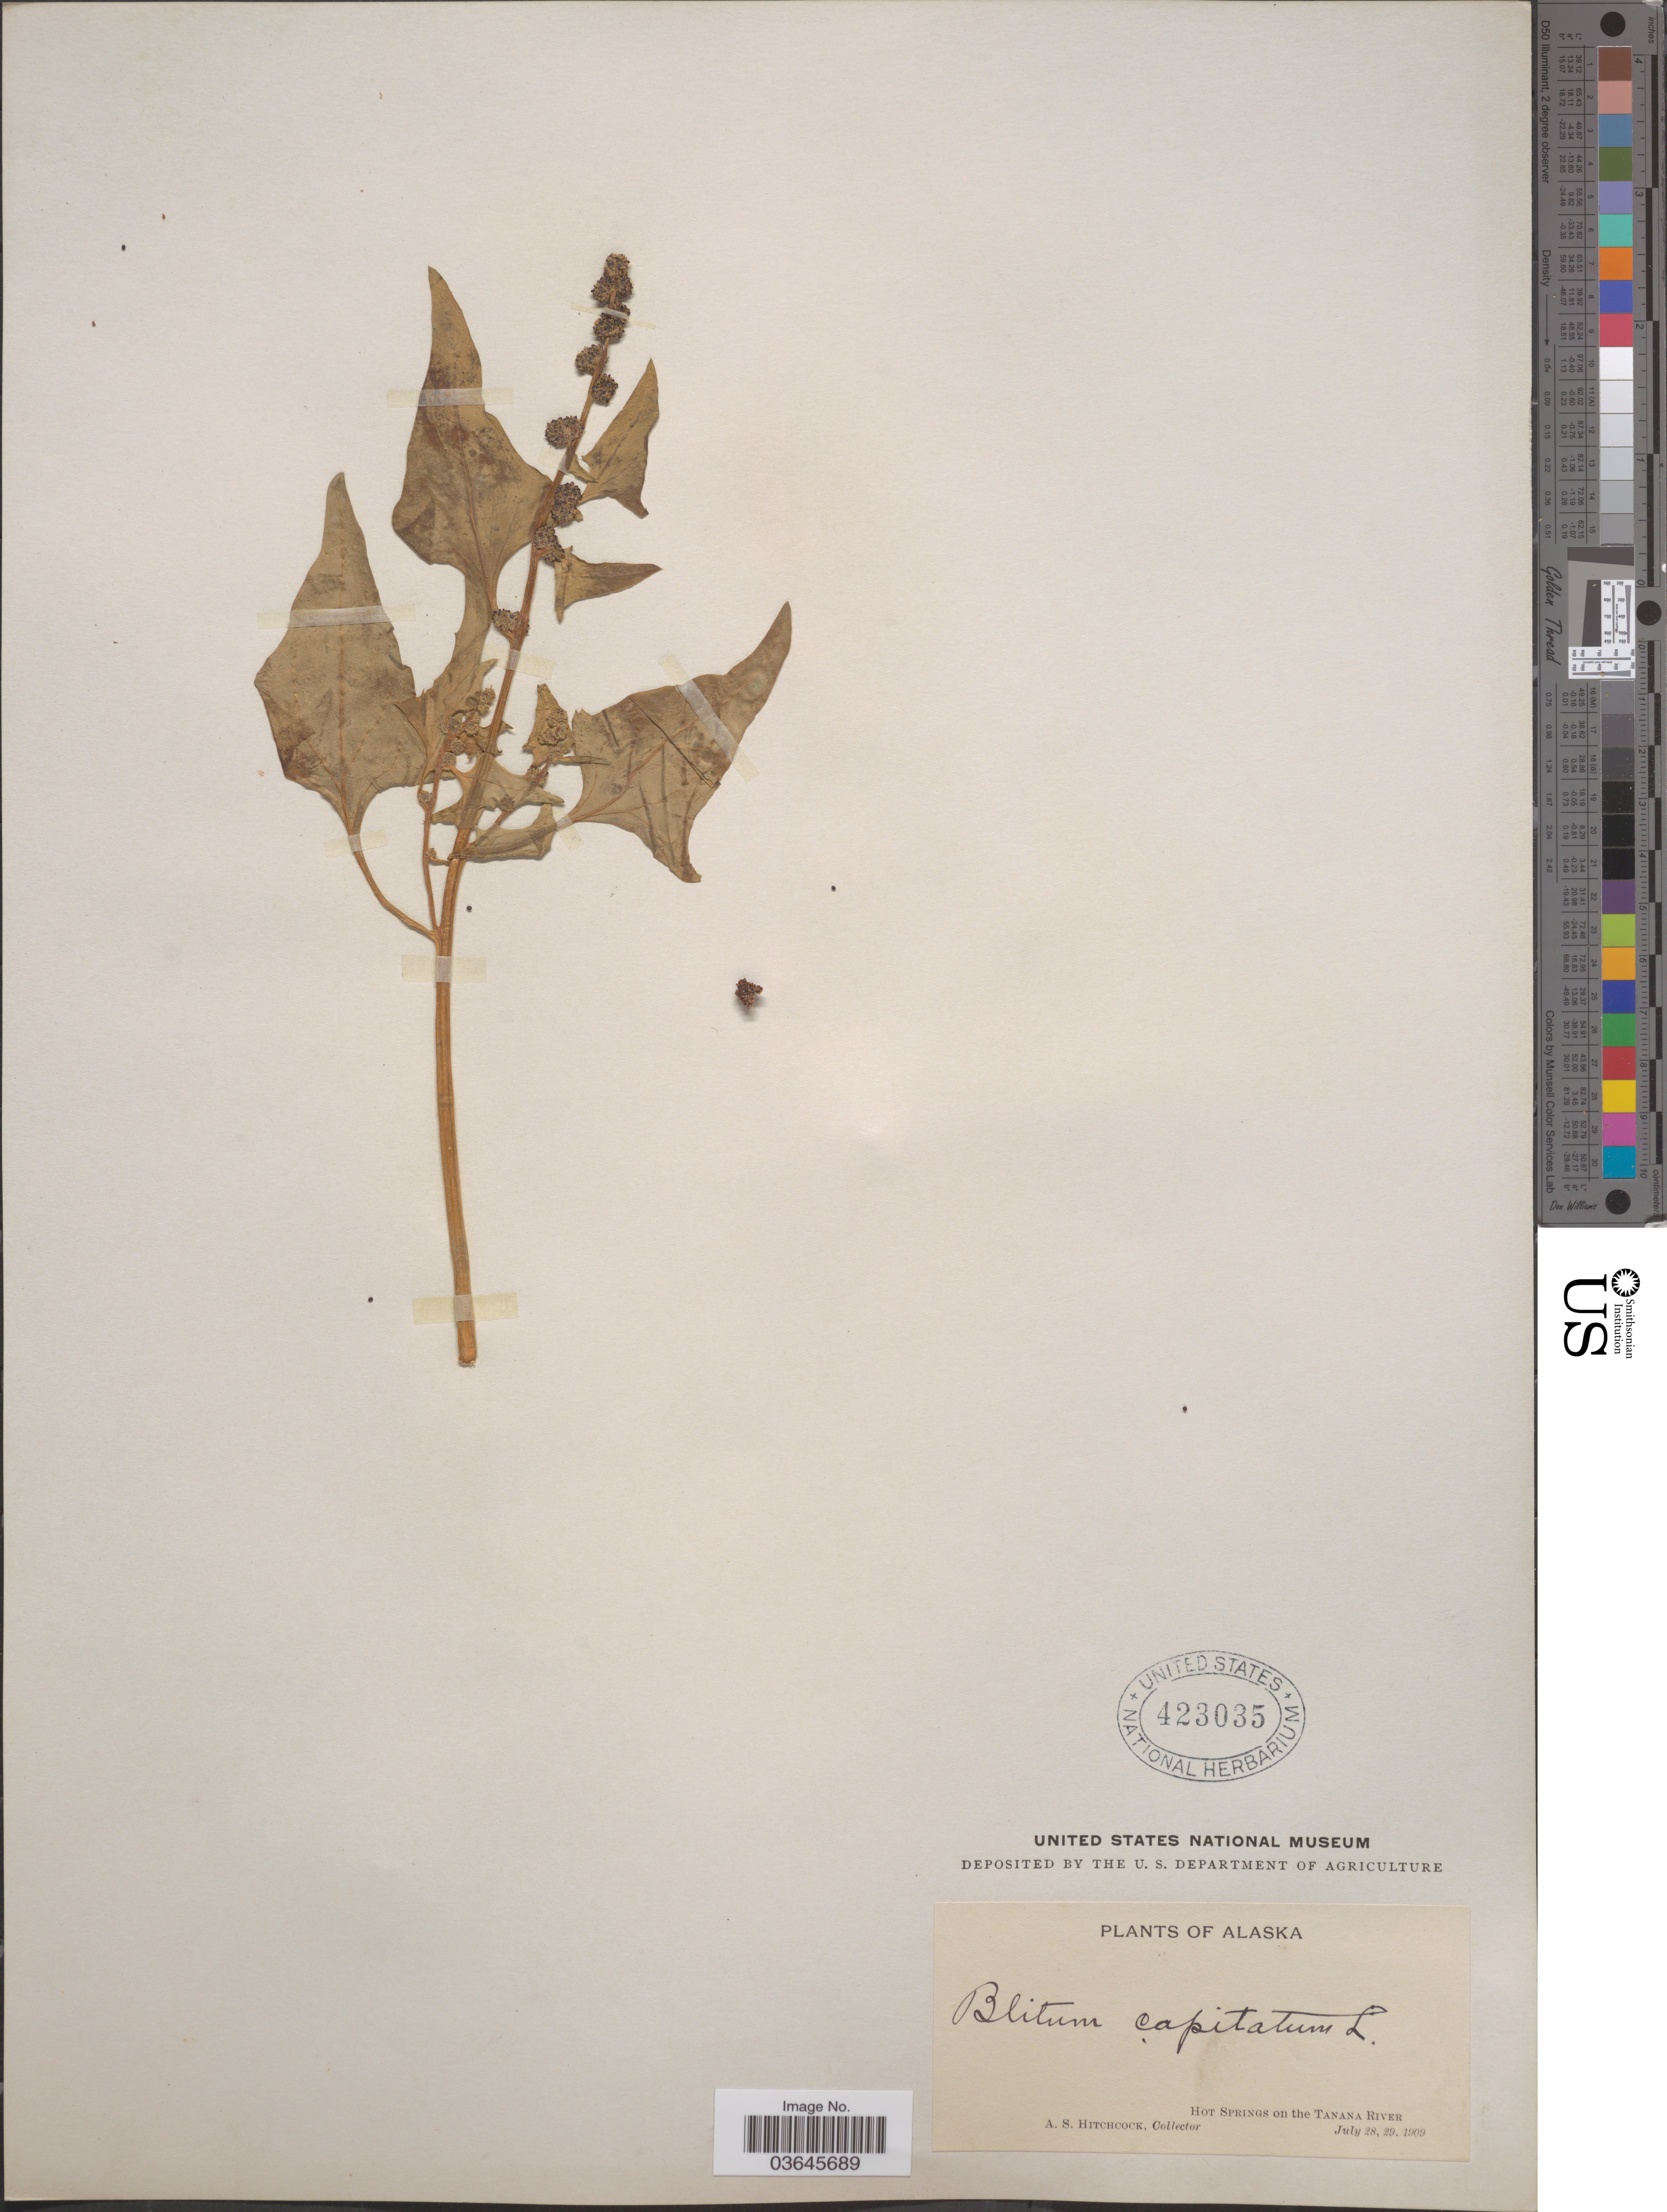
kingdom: Plantae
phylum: Tracheophyta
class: Magnoliopsida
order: Caryophyllales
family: Amaranthaceae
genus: Blitum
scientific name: Blitum capitatum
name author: L.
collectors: A. S. Hitchcock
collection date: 1909-07-28/1909-07-29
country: United States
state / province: Alaska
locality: Hot Springs on the Tanana river.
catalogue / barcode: US 423035